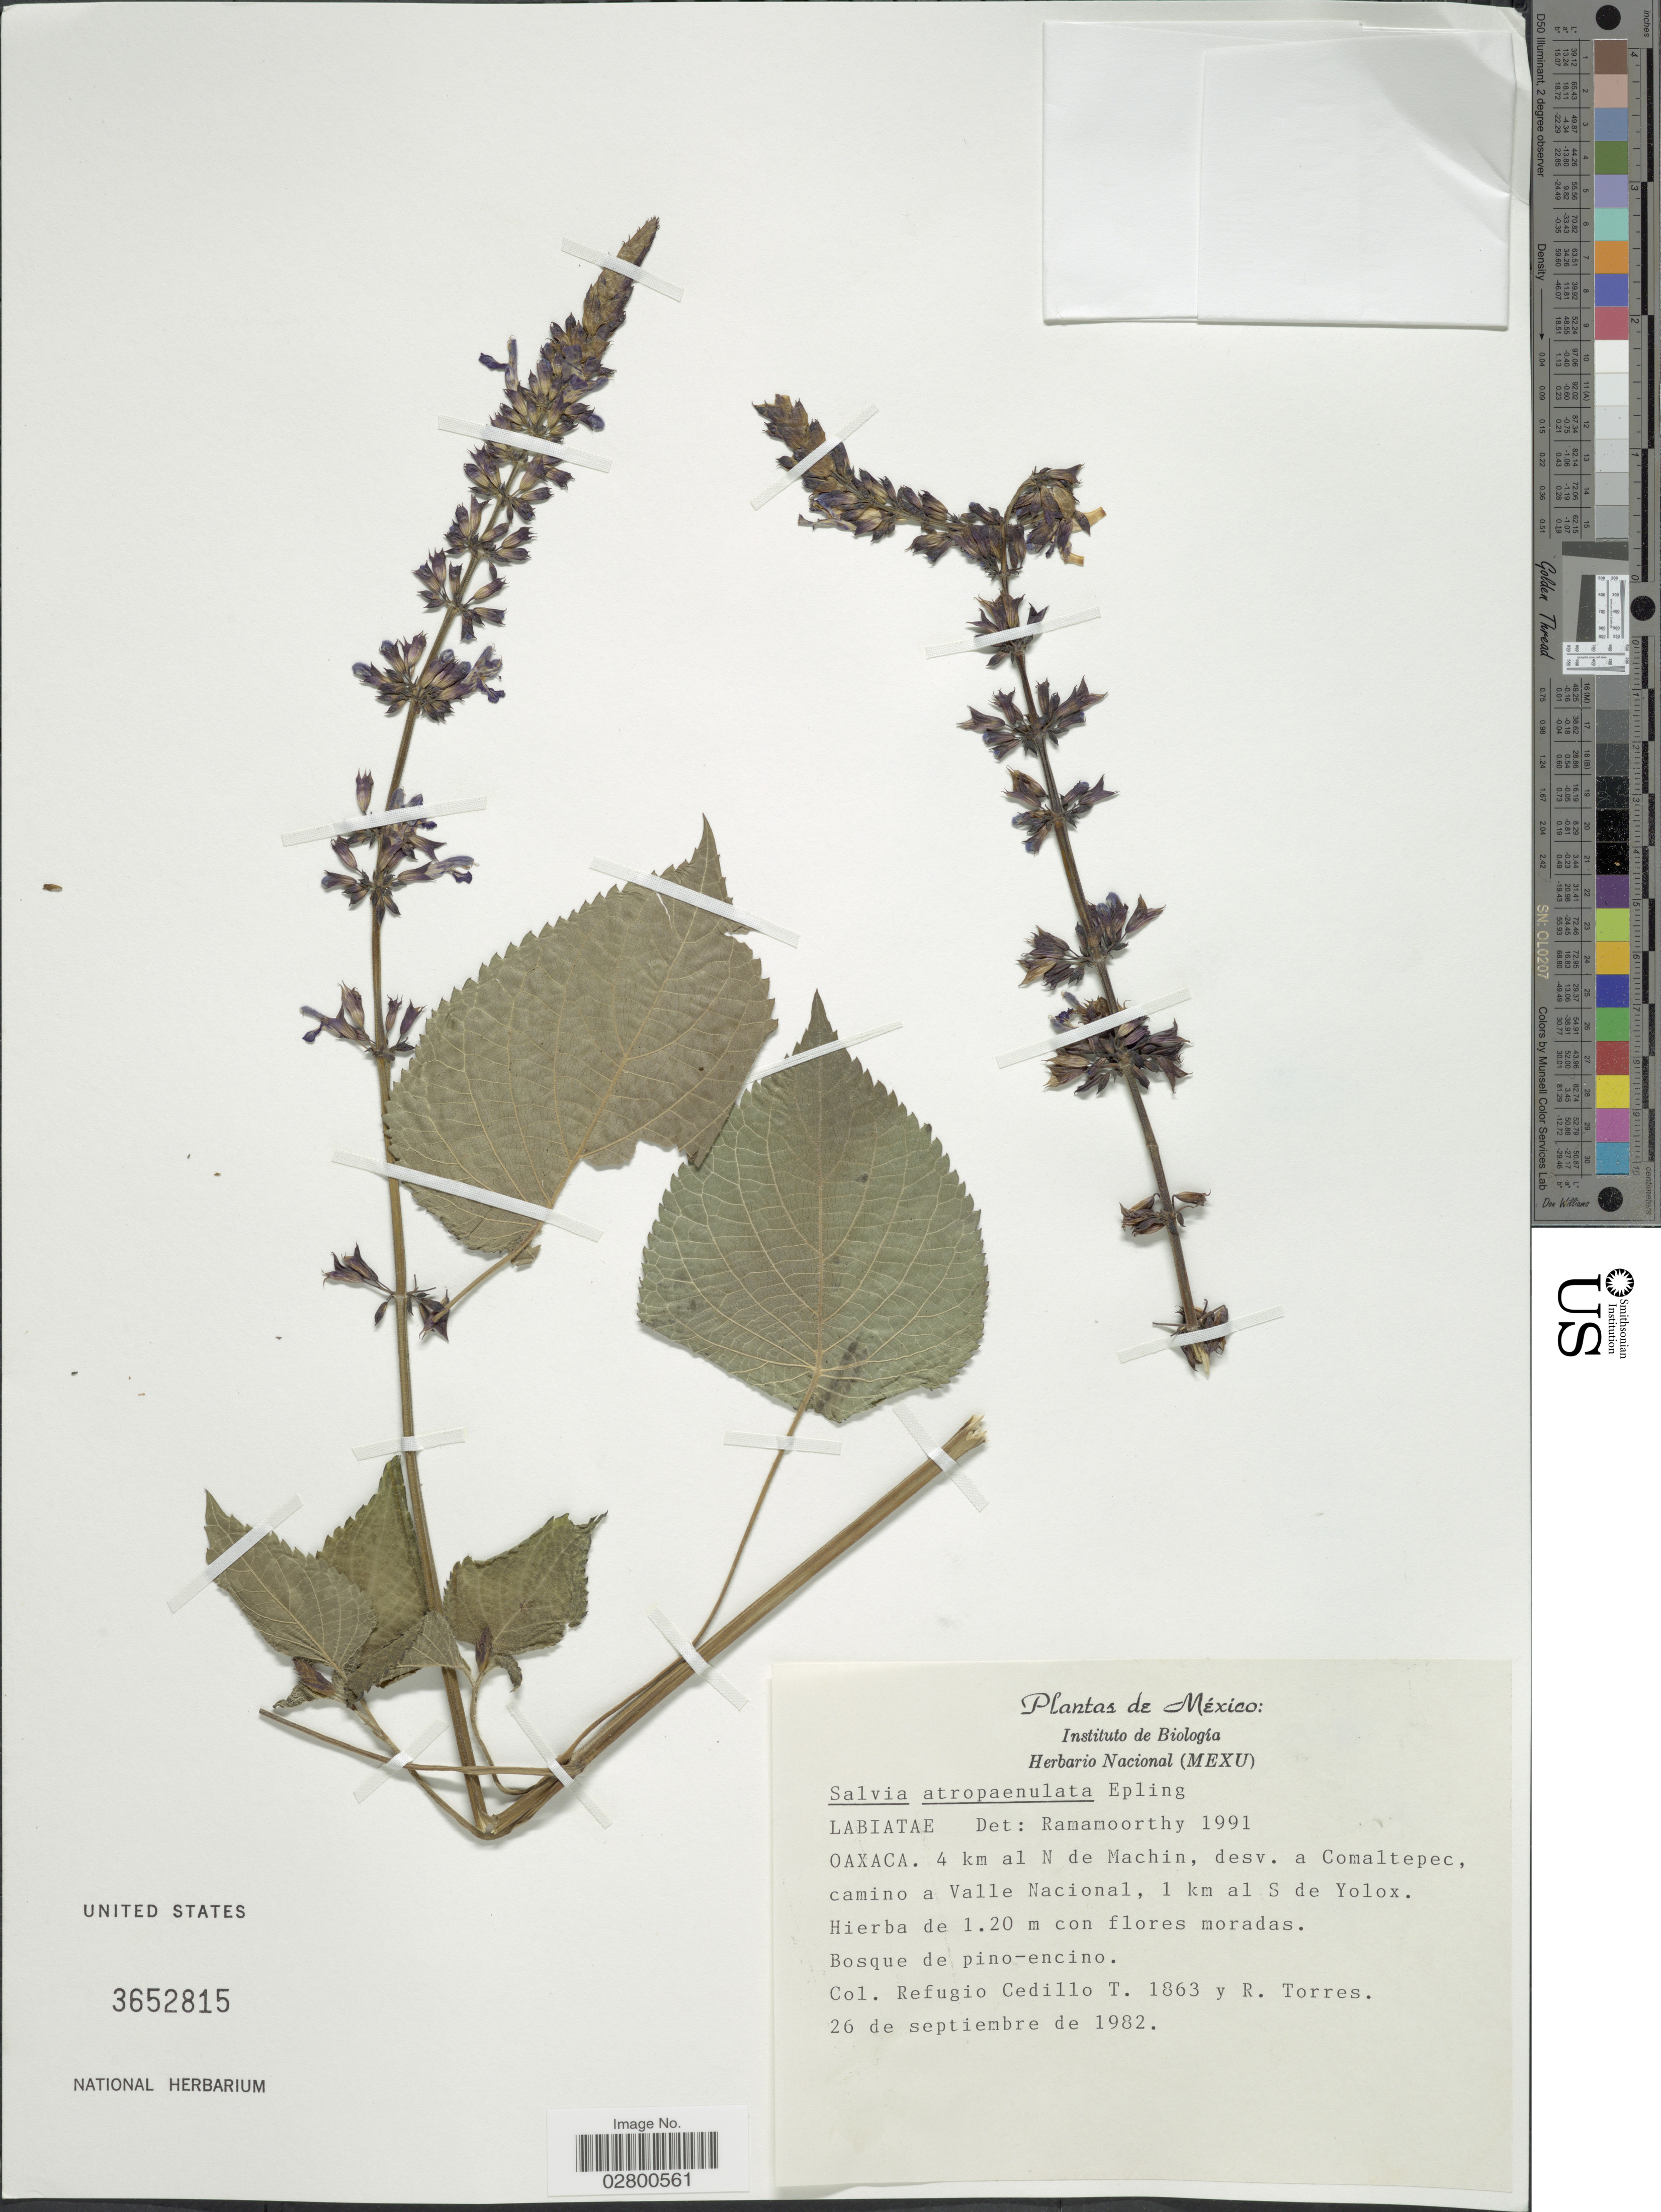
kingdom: Plantae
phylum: Tracheophyta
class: Magnoliopsida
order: Lamiales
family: Lamiaceae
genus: Salvia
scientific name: Salvia atropaenulata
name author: Epling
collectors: R. Cedillo T. & R. Torres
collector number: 1863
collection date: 1982-09-26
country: Mexico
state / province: Oaxaca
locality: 4 km al N de Machin, desv. a Comaltepec, camino a Valle Nacional, 1 km al S de Yolox.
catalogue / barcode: US 3652815